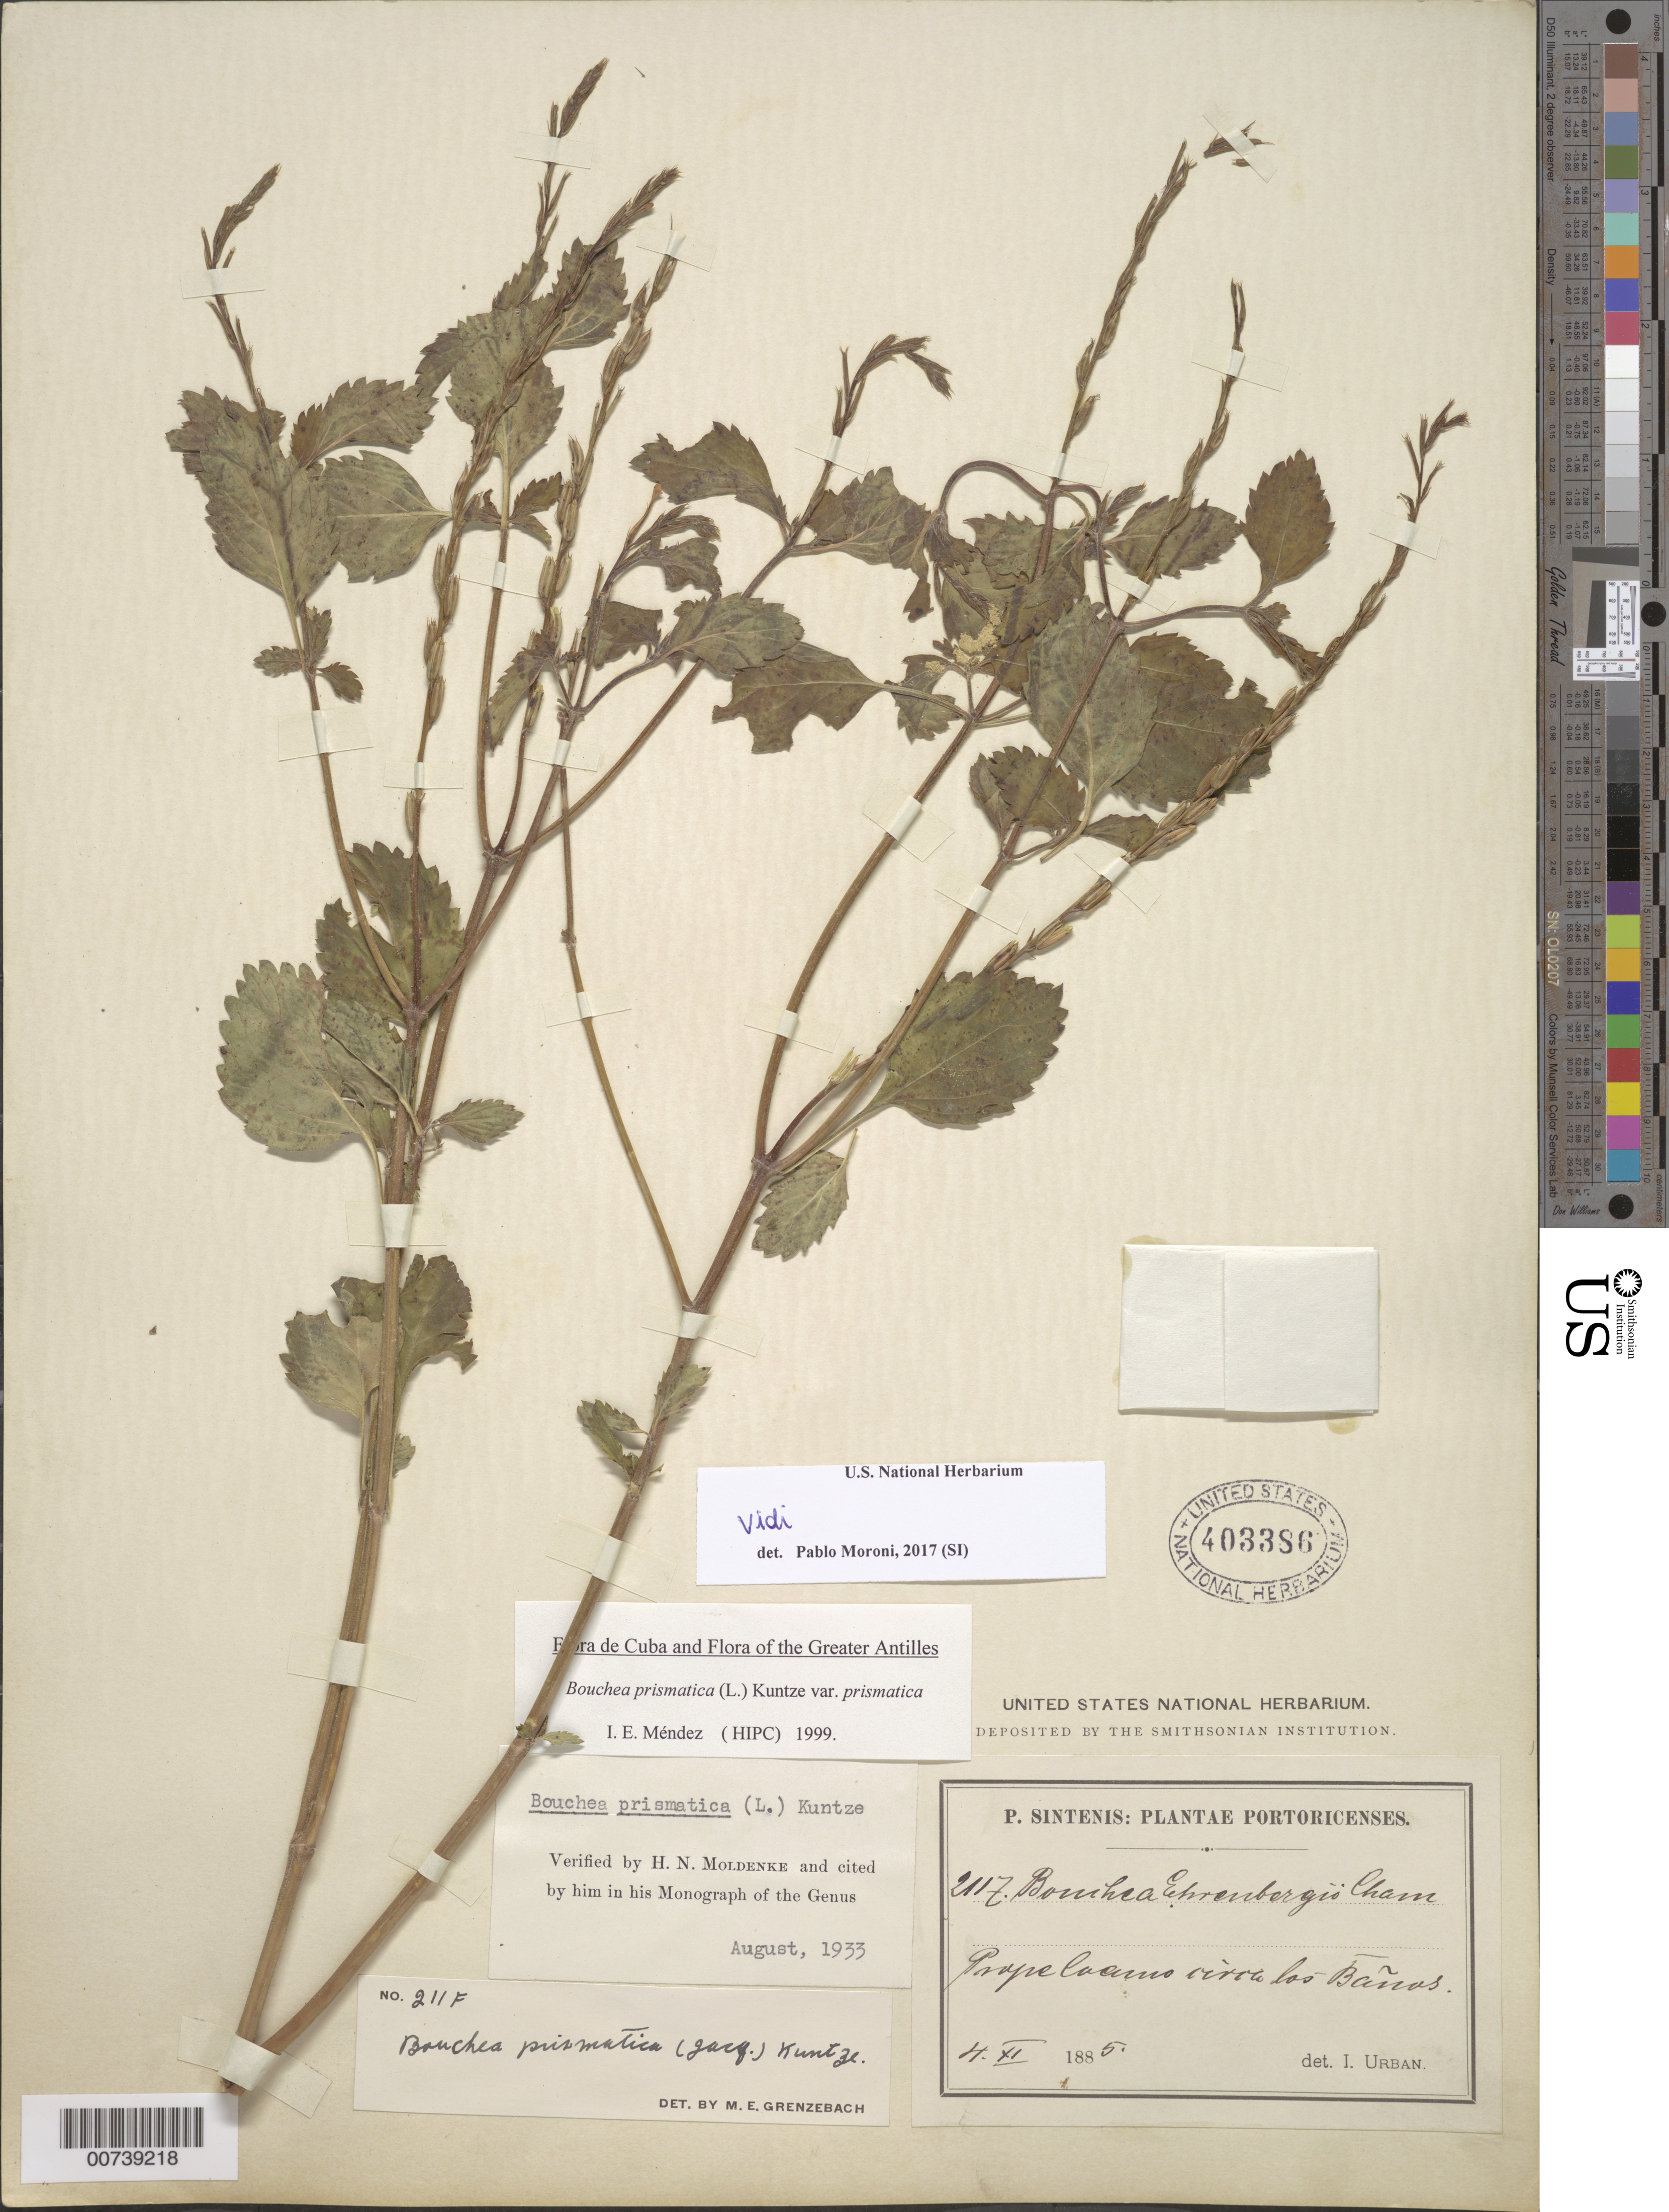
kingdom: Plantae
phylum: Tracheophyta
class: Magnoliopsida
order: Lamiales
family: Verbenaceae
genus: Bouchea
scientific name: Bouchea prismatica var. prismatica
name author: (L.) Kuntze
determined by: Méndez, Isidro E., (HIPC)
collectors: P. Sintenis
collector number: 2117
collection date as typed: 04 Nov 1885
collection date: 1885-11-04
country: Puerto Rico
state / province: Coamo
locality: Prope Coamo circa Los Baños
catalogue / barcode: US 403386